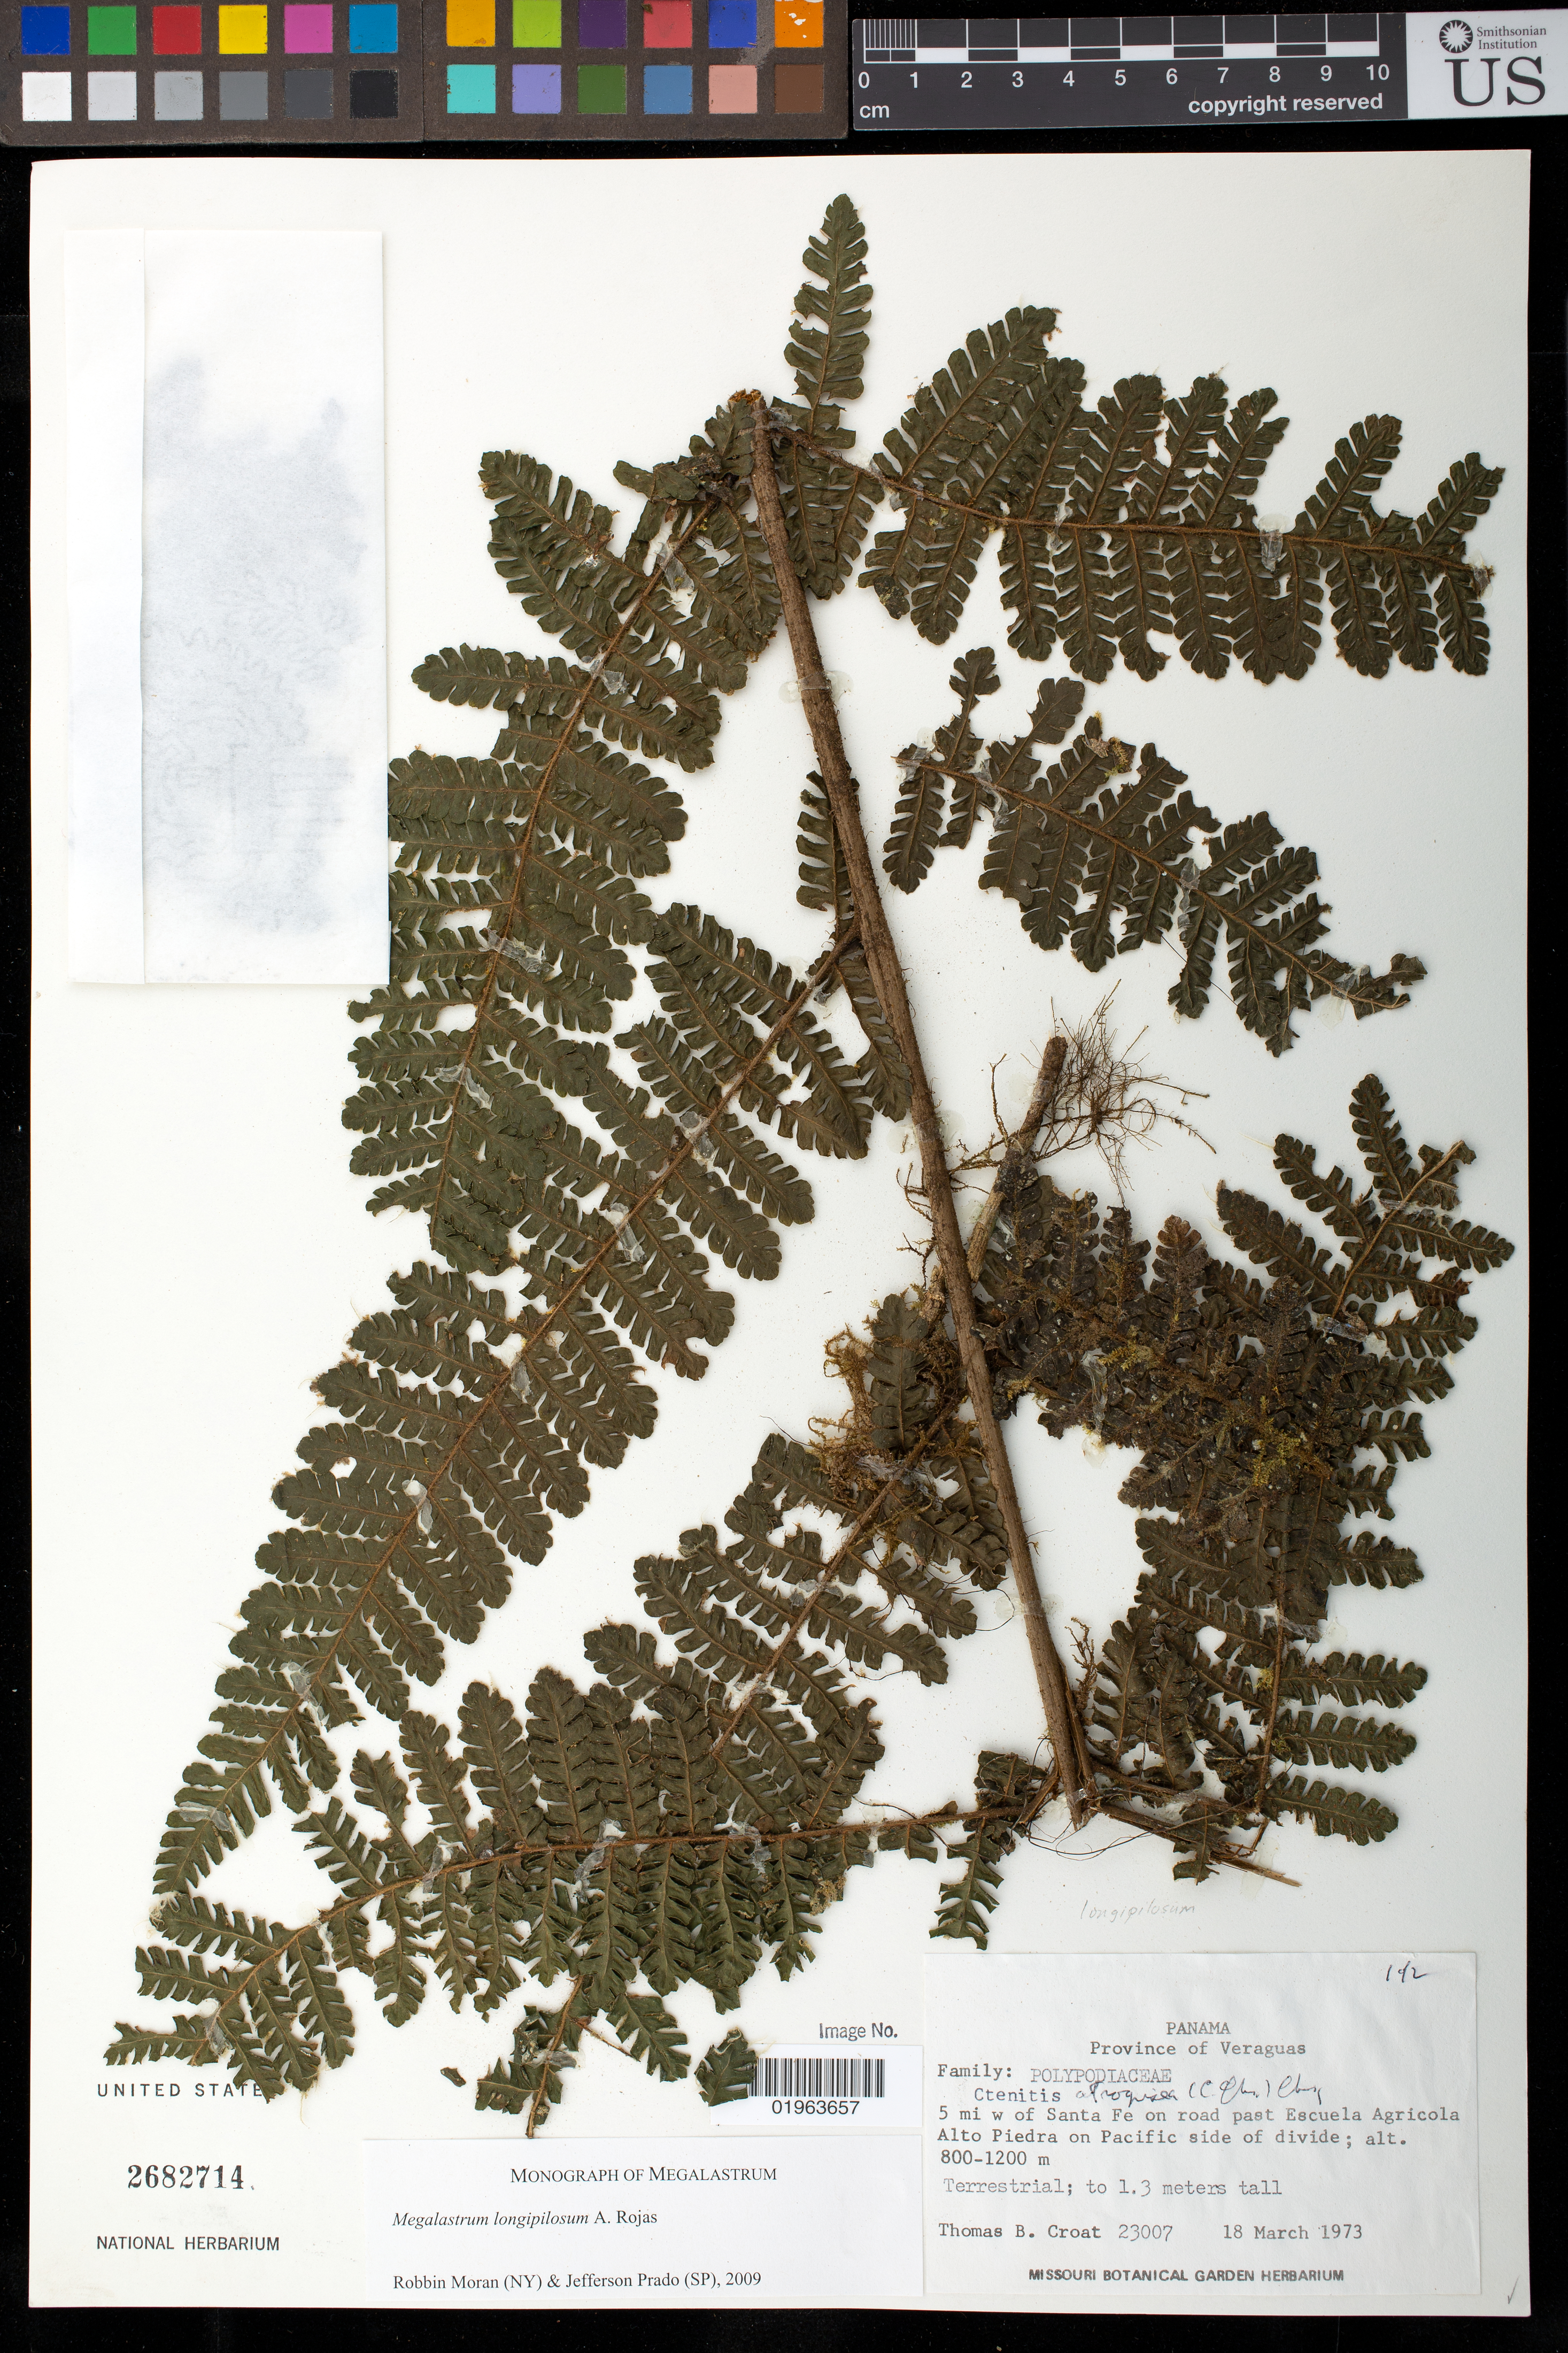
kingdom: Plantae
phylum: Tracheophyta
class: Polypodiopsida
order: Polypodiales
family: Dryopteridaceae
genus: Megalastrum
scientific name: Megalastrum longipilosum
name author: A. Rojas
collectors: T. B. Croat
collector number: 23007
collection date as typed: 18 Mar 1973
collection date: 1973-03-18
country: Panama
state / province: Veraguas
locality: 5 mi W of Santa Fe on road past Escuela Agricola, Alto Piedra on pacific side of divide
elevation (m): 800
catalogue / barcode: US 2682714